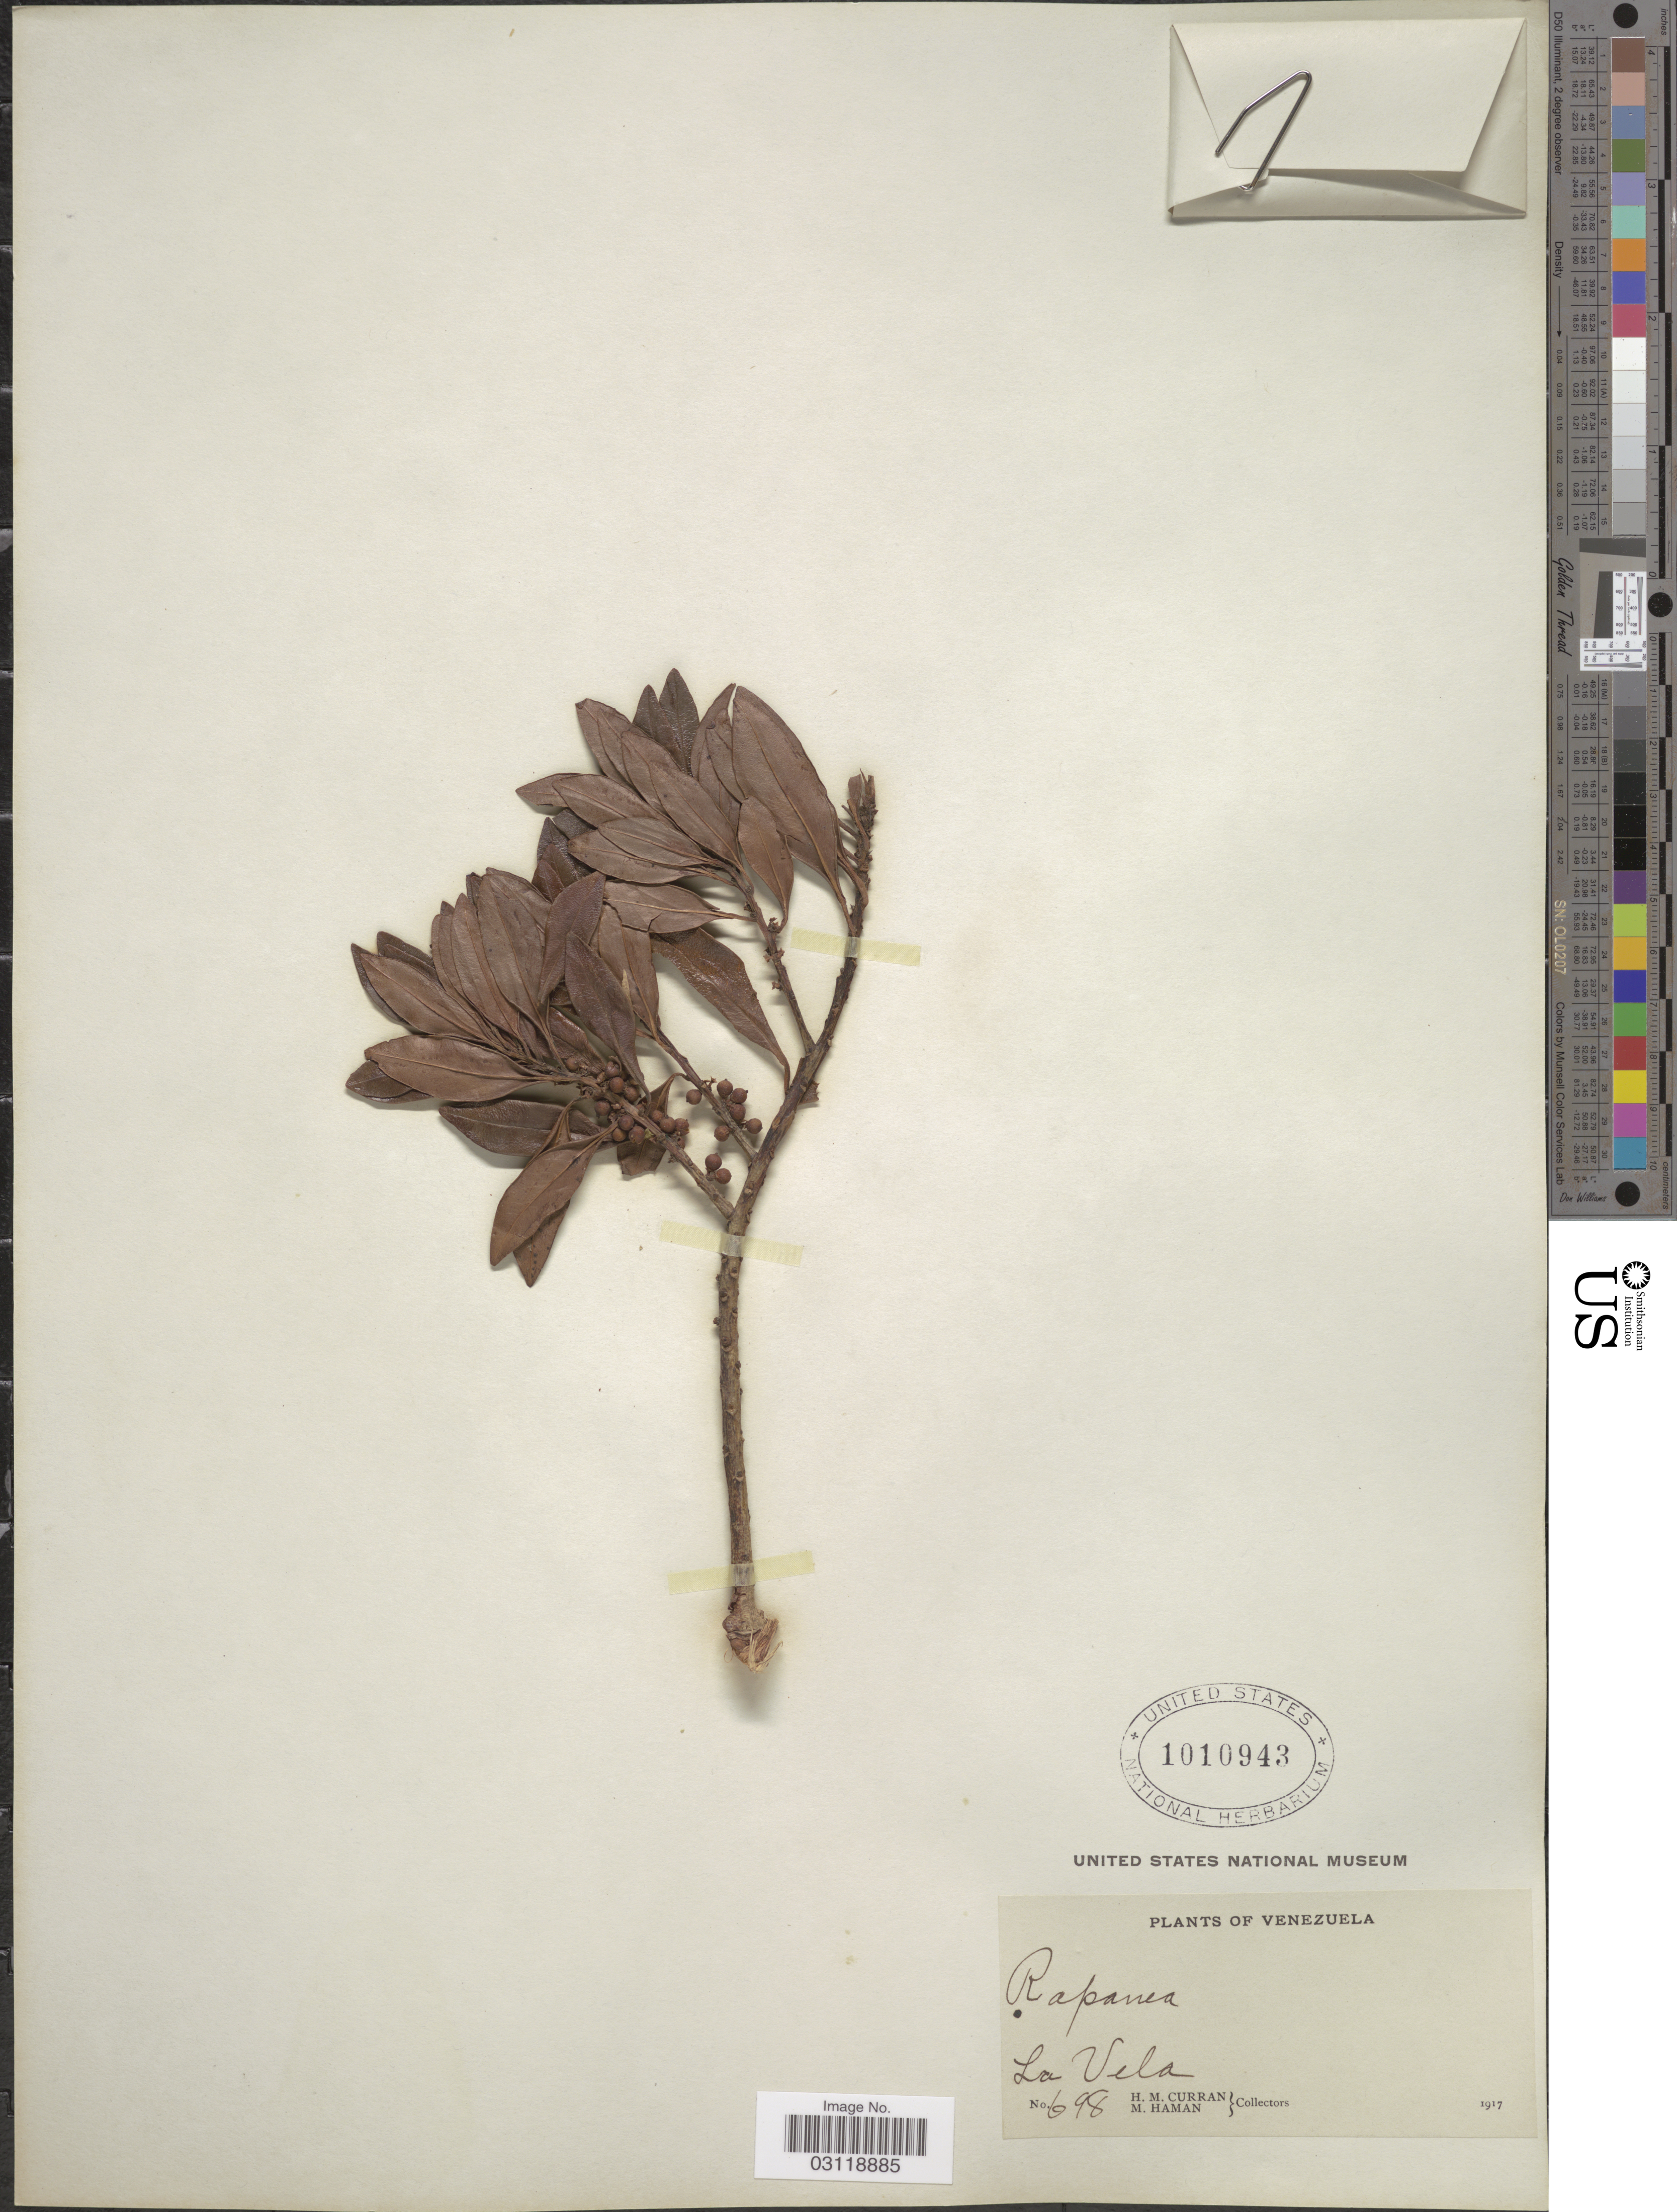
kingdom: Plantae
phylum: Tracheophyta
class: Magnoliopsida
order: Ericales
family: Primulaceae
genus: Rapanea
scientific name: Rapanea sp.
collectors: H. M. Curran & M. Haman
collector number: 698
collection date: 1917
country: Venezuela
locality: La Vela.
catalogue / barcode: US 1010943